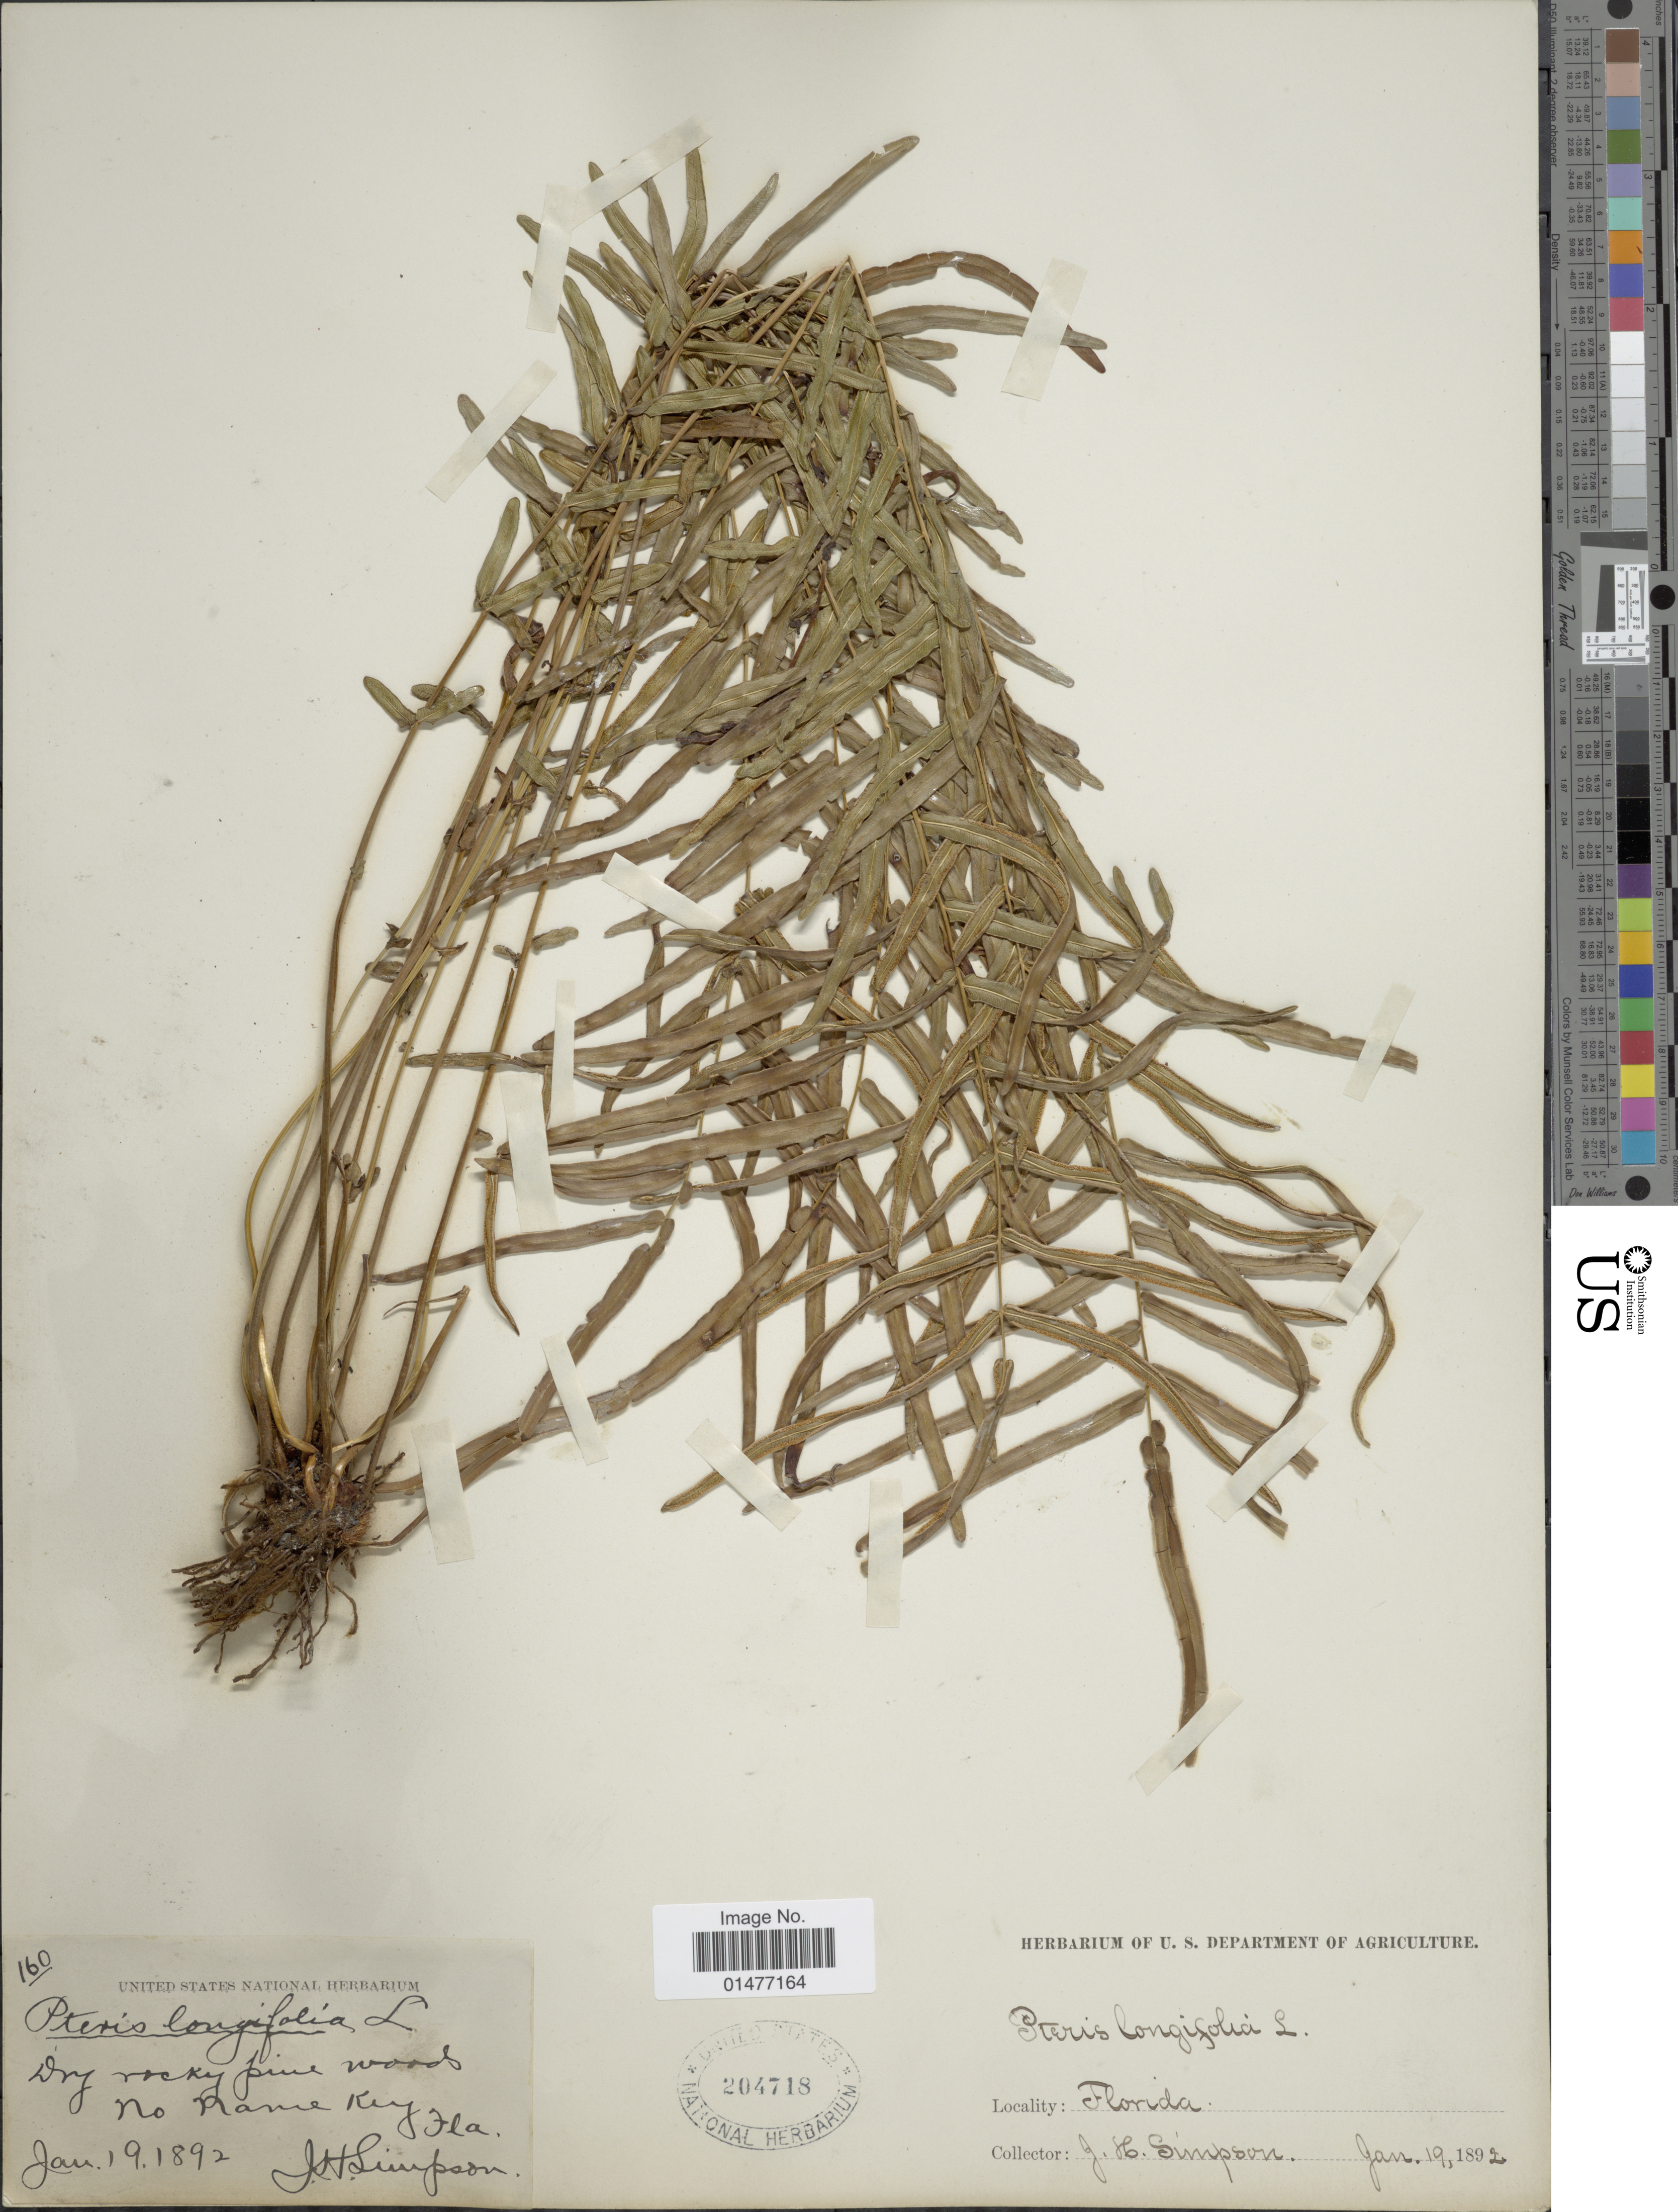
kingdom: Plantae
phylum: Tracheophyta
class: Polypodiopsida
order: Polypodiales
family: Pteridaceae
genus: Pteris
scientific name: Pteris bahamenis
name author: (J. Agardh) Fée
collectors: J. H. Simpson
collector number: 160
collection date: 1892-01-19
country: United States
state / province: Florida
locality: Dry rocky pine woods, No Name Key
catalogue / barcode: US 204718